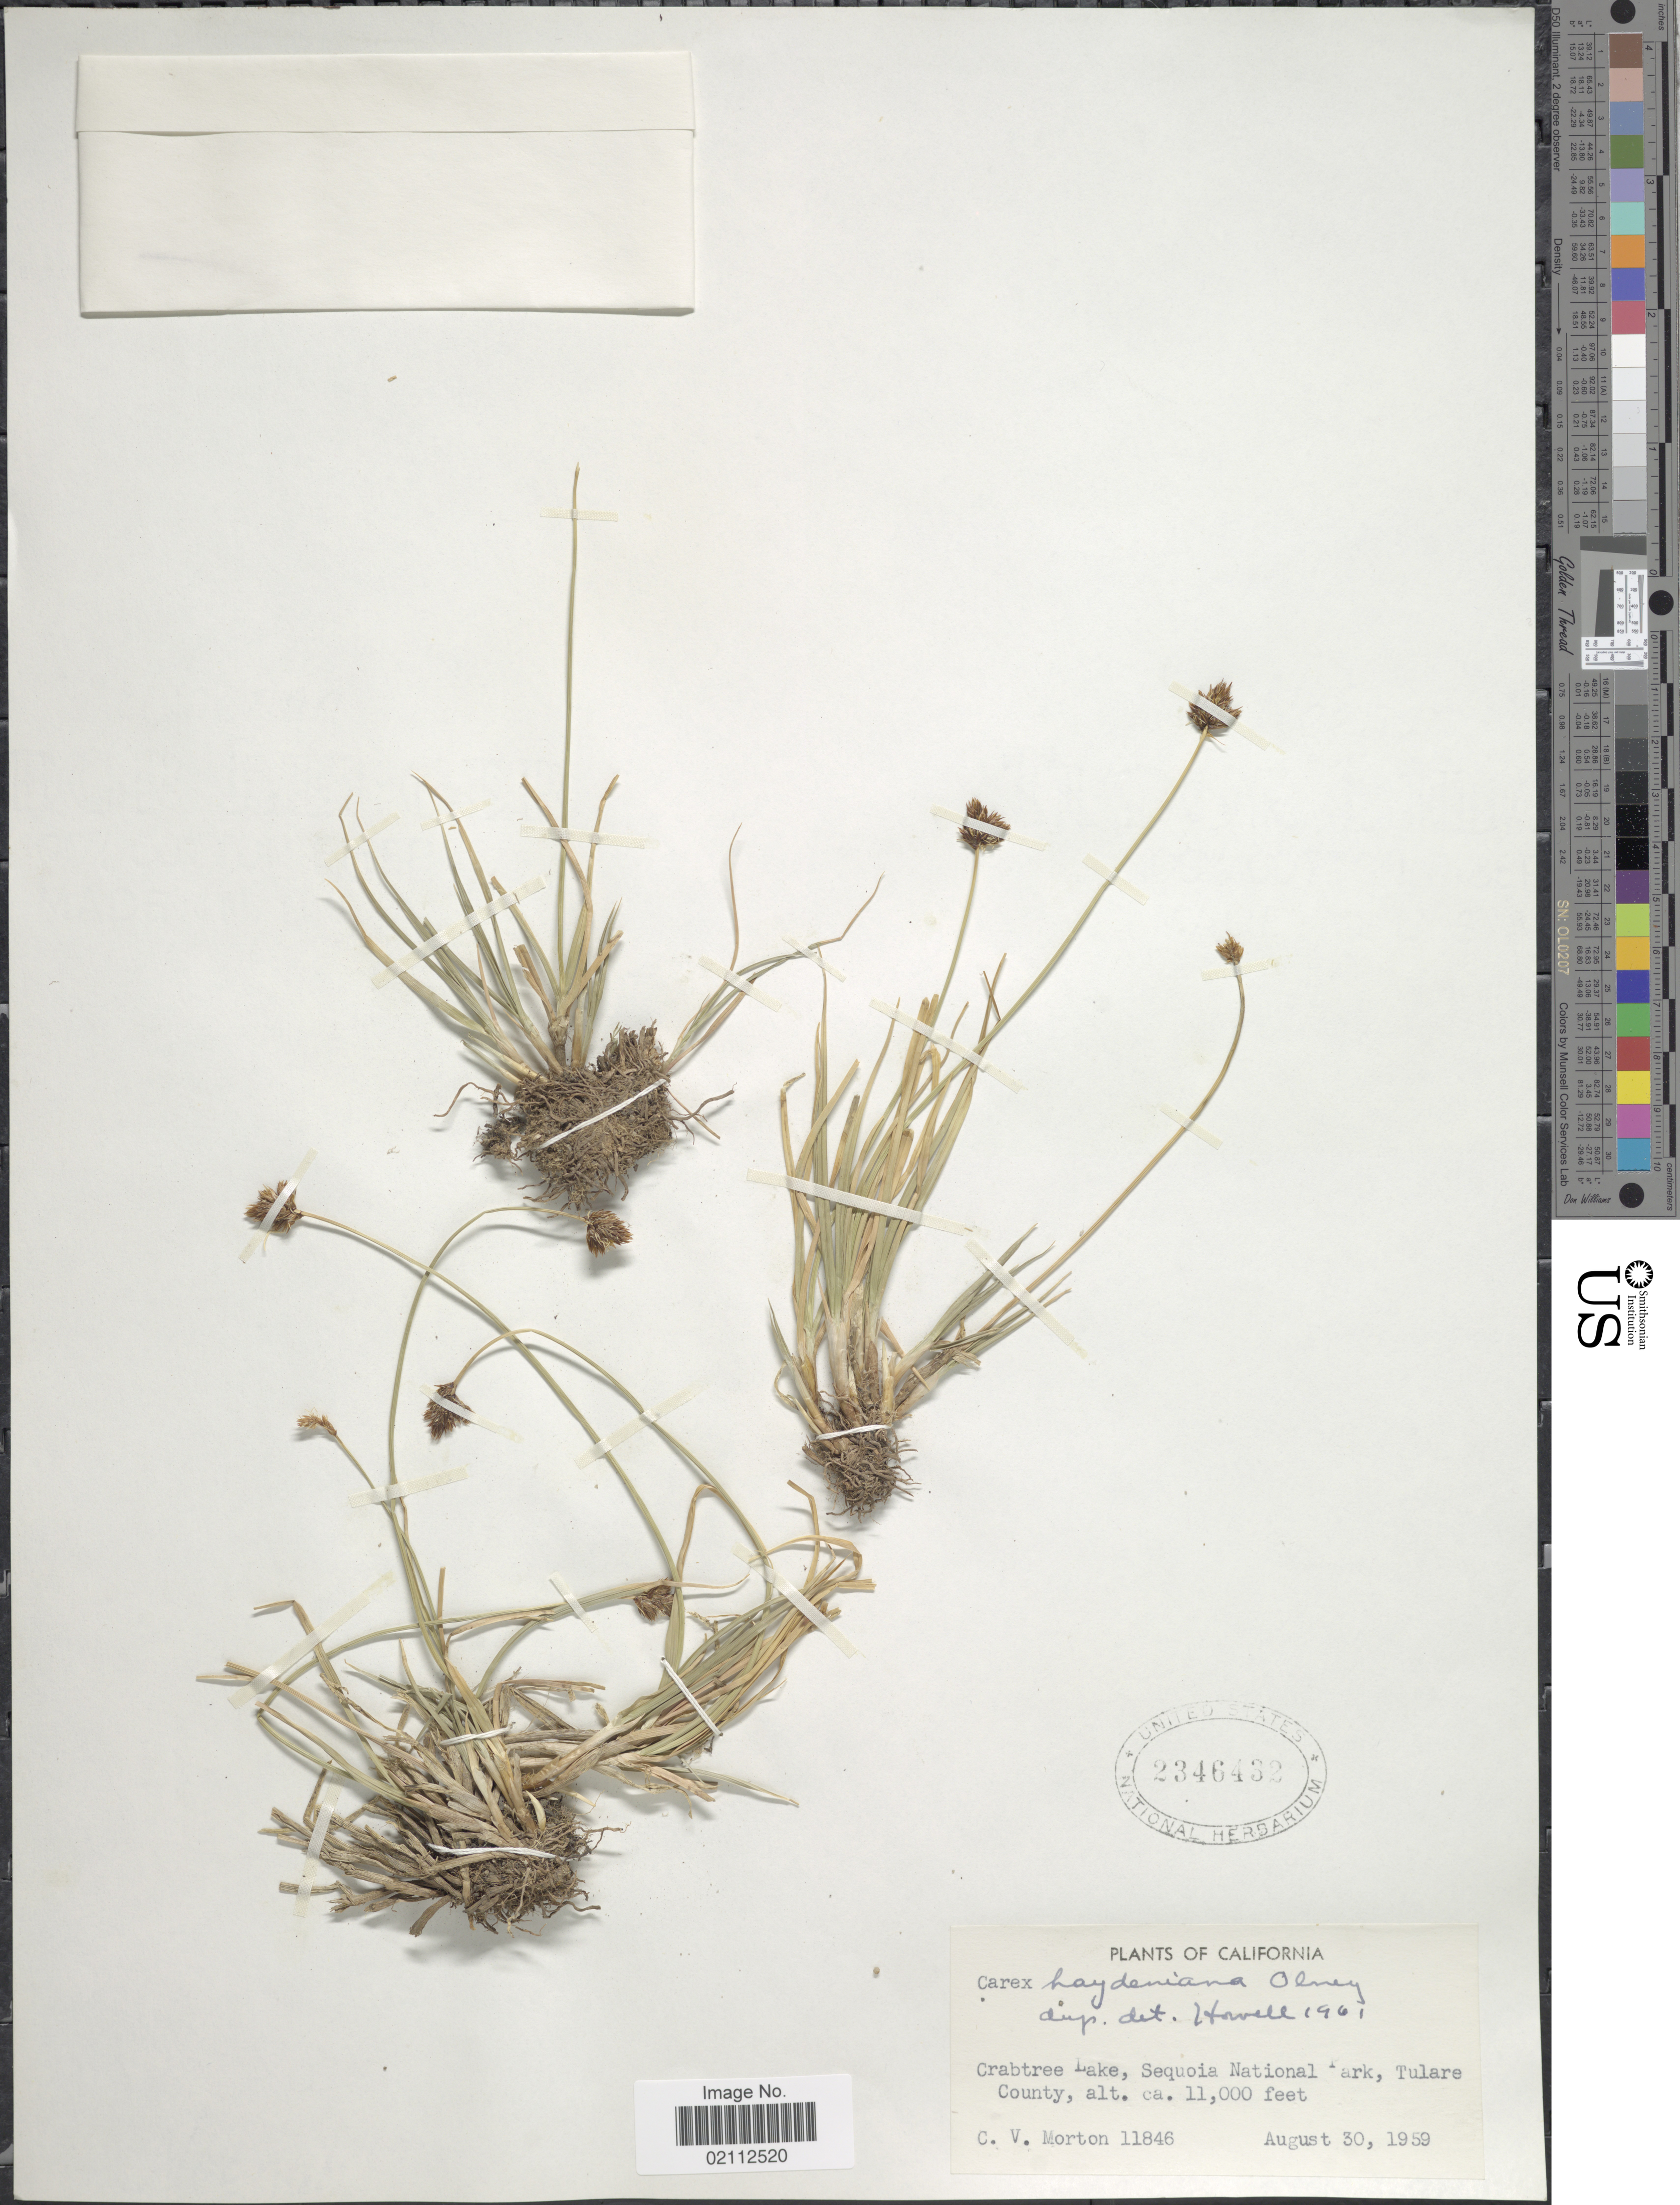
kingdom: Plantae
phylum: Tracheophyta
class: Liliopsida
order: Poales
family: Cyperaceae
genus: Carex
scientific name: Carex haydeniana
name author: Olney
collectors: C. V. Morton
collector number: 11846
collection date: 1959-08-30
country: United States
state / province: California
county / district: Tulare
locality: Crabtree Lake, Sequoia National Park, Tulare County.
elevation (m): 3353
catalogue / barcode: US 2346432